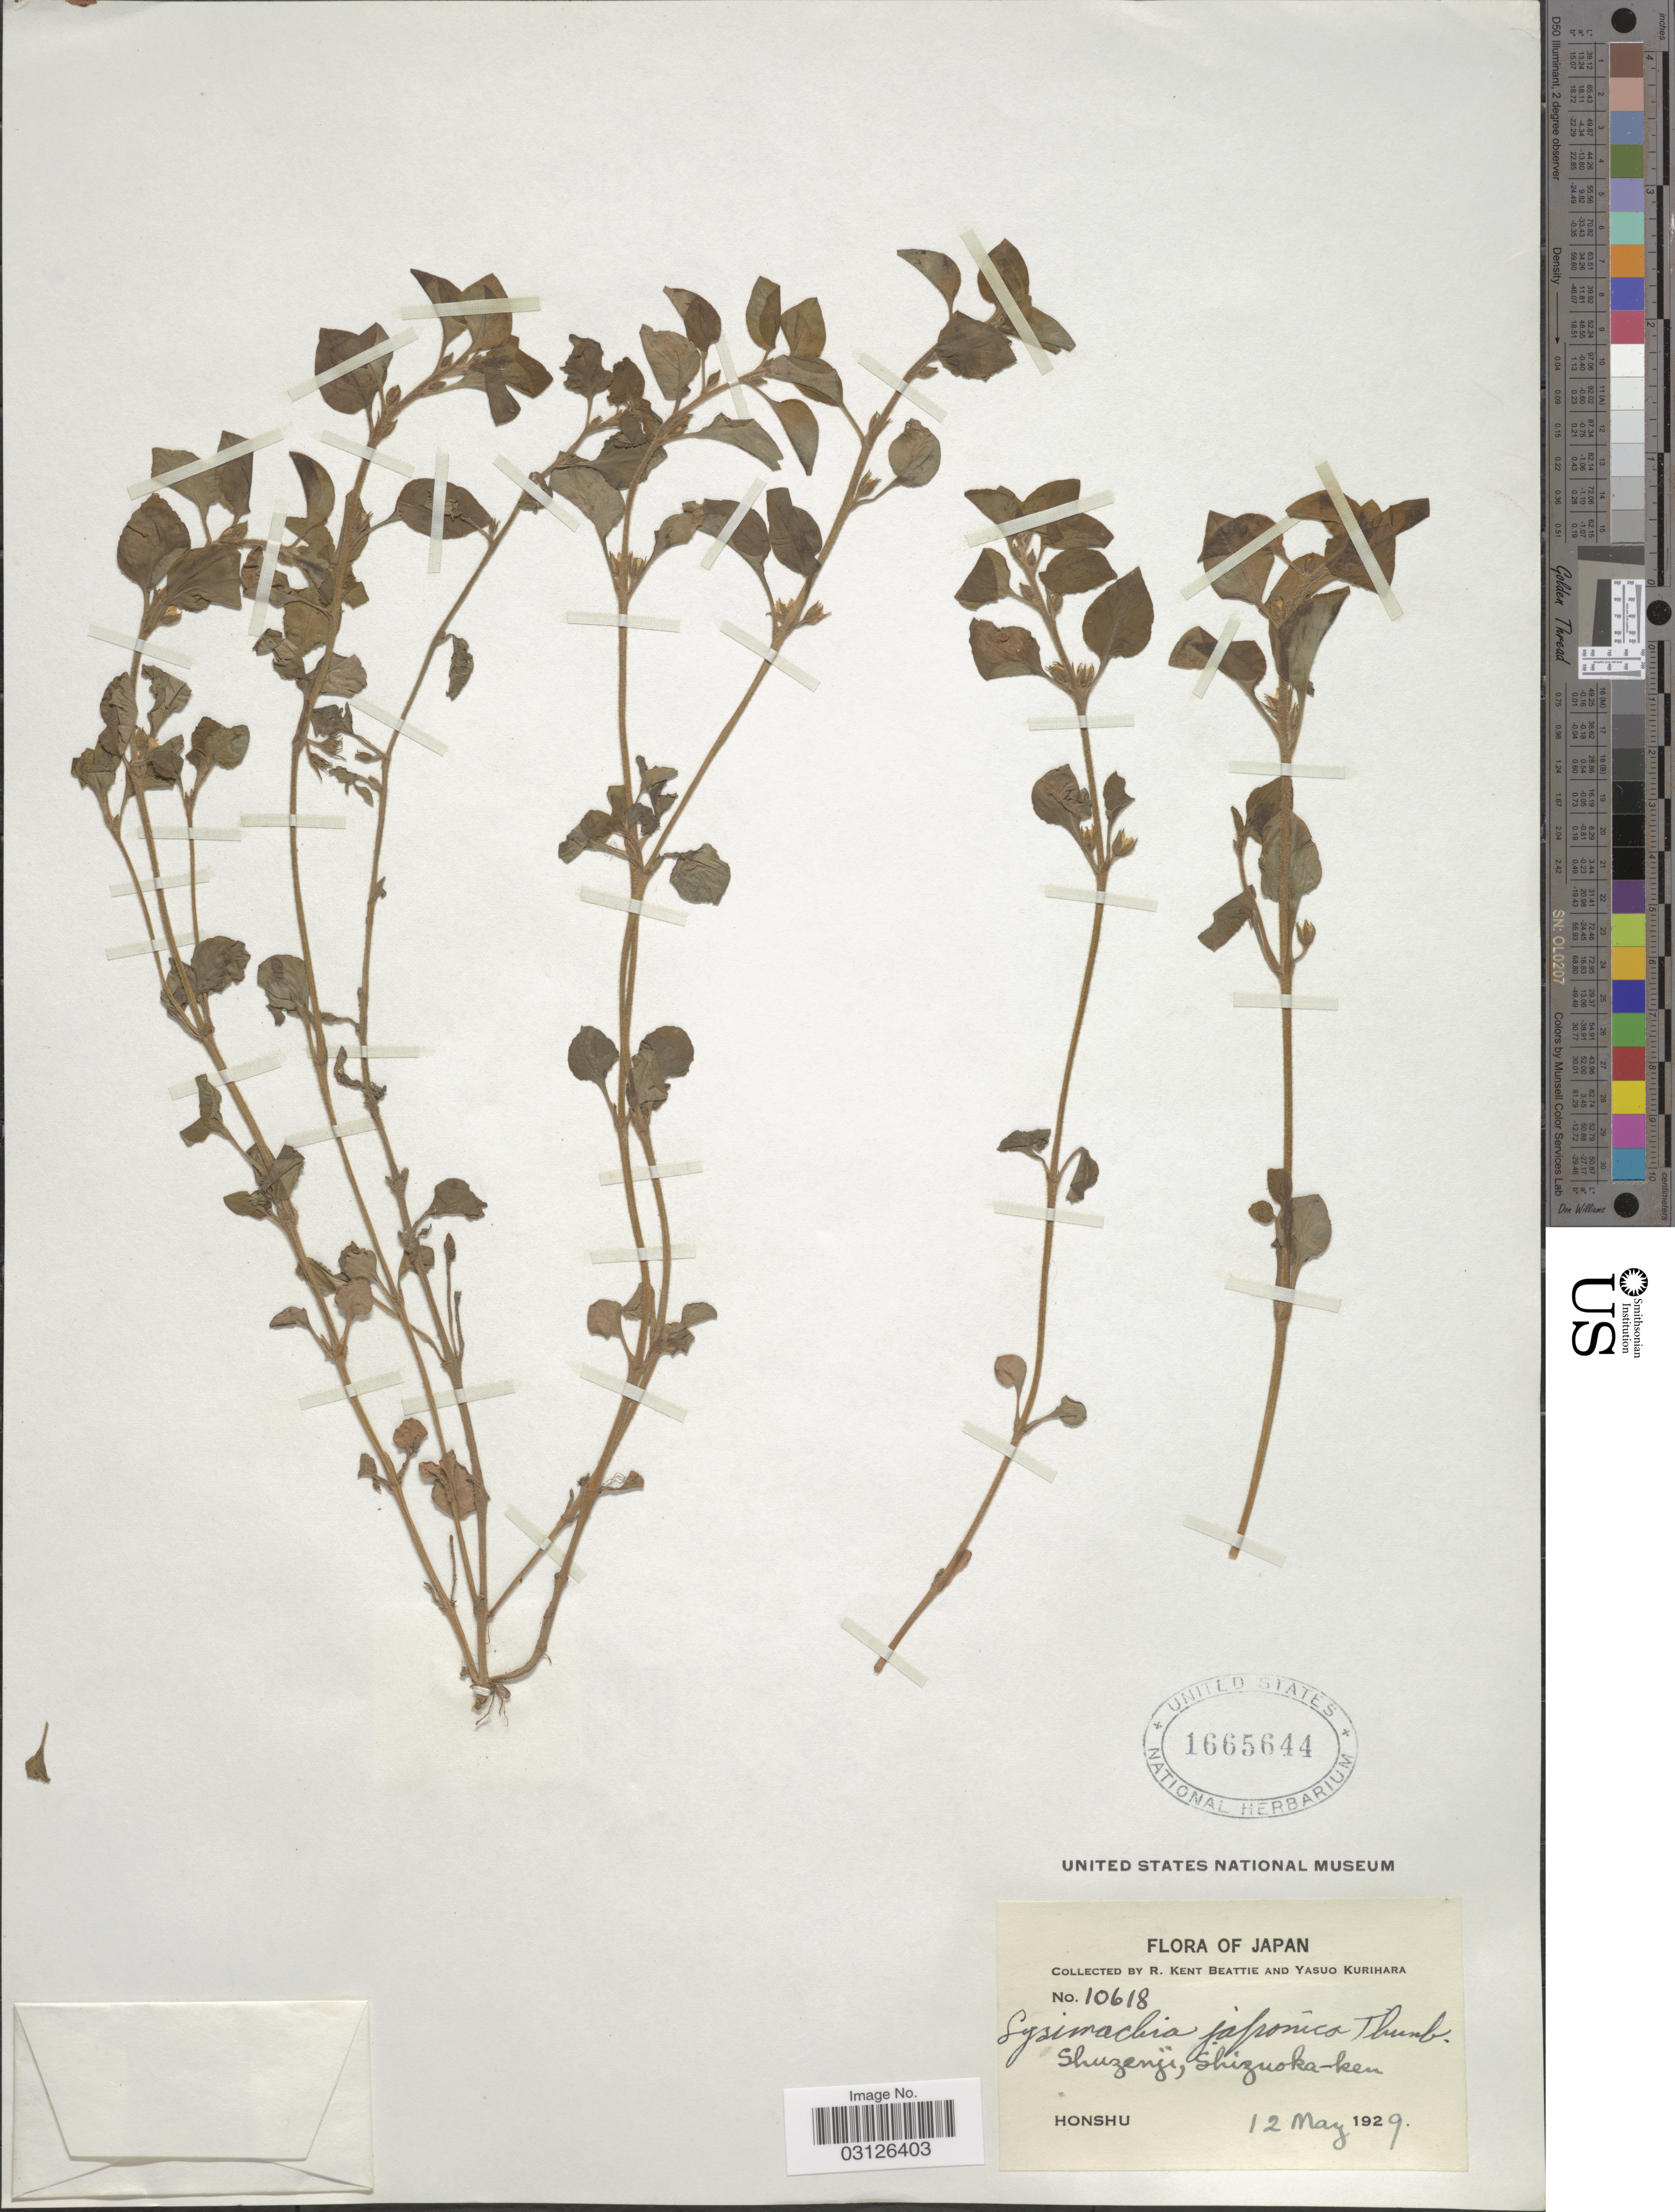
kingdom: Plantae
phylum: Tracheophyta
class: Magnoliopsida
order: Ericales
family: Primulaceae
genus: Lysimachia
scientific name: Lysimachia japonica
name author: Thunb.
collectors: R. K. Beattie & Y. Kurihara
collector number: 10618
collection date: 1929-05-12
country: Japan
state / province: Sizuoka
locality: Shuzenji, Shizuoka-ken. Honshu.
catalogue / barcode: US 1665644